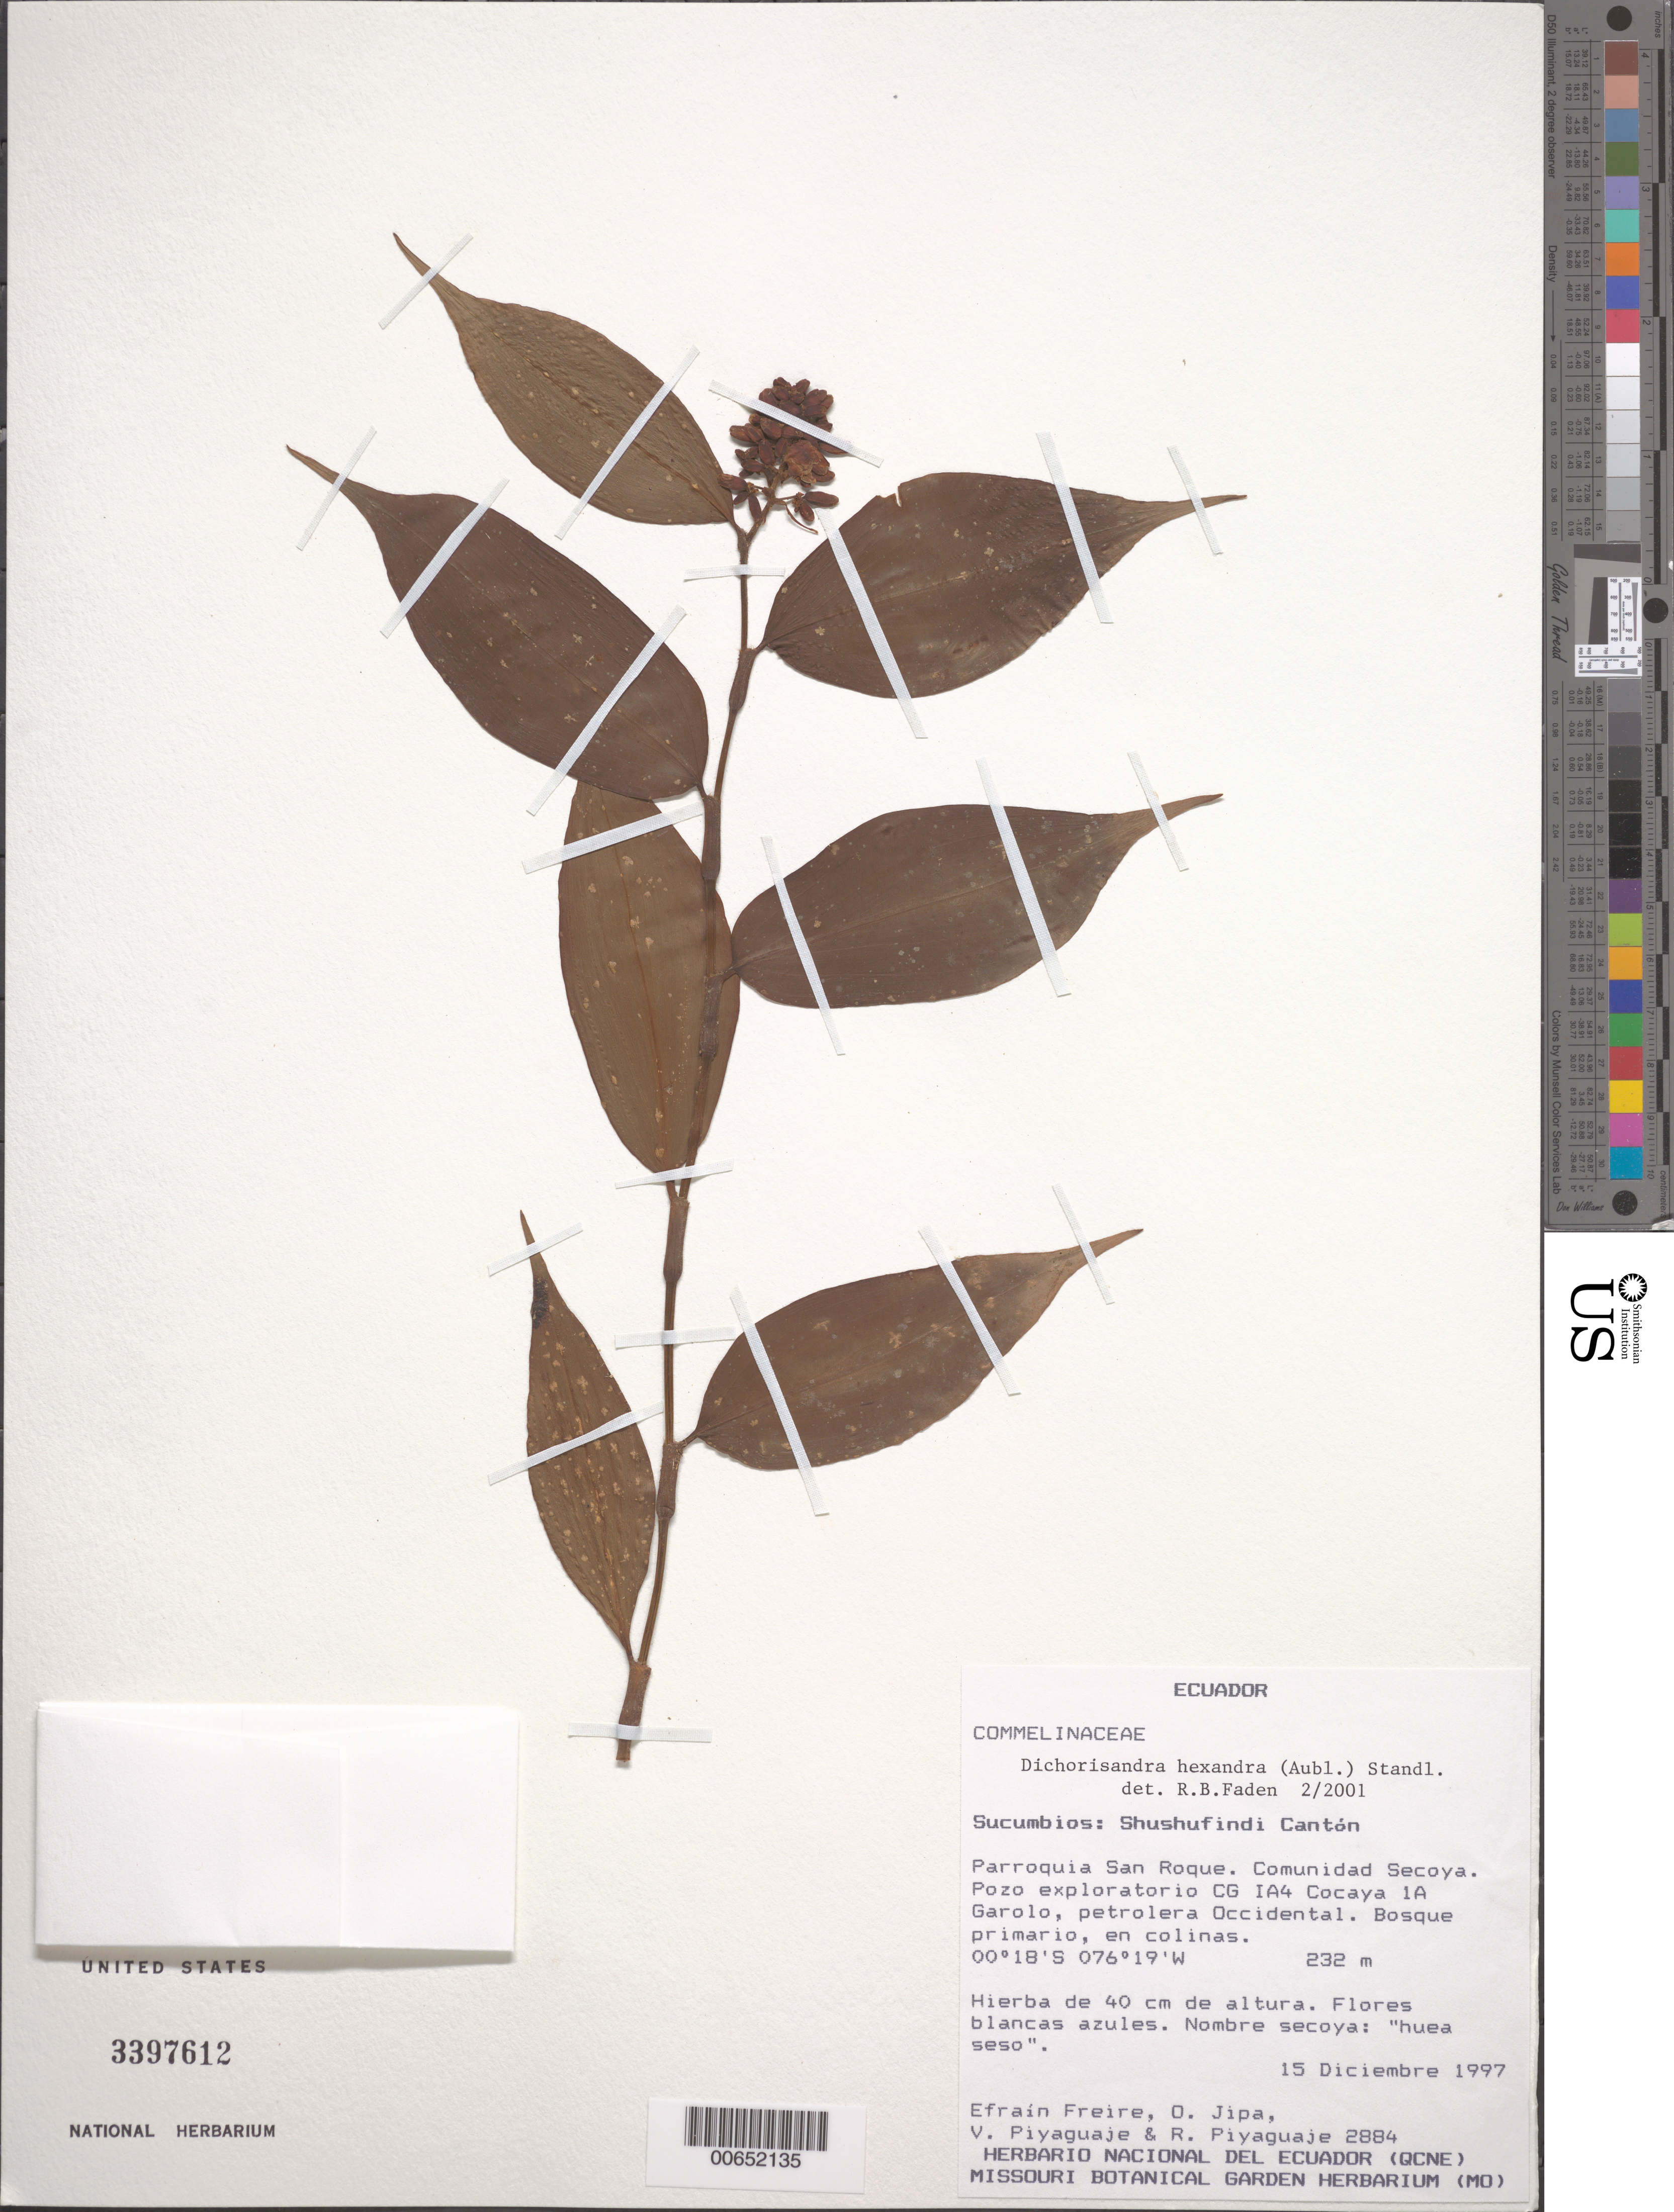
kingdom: Plantae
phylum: Tracheophyta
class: Liliopsida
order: Commelinales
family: Commelinaceae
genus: Dichorisandra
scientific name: Dichorisandra hexandra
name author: (Aubl.) Standl.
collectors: E. Freire, O. Jipa, V. Piyaguaje & R. Piyaguaje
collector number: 2884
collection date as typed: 15 Dec 1997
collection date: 1997-12-15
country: Ecuador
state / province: Sucumbíos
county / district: Shushufindi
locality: Canton shushufindi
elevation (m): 232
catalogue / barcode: US 3397612